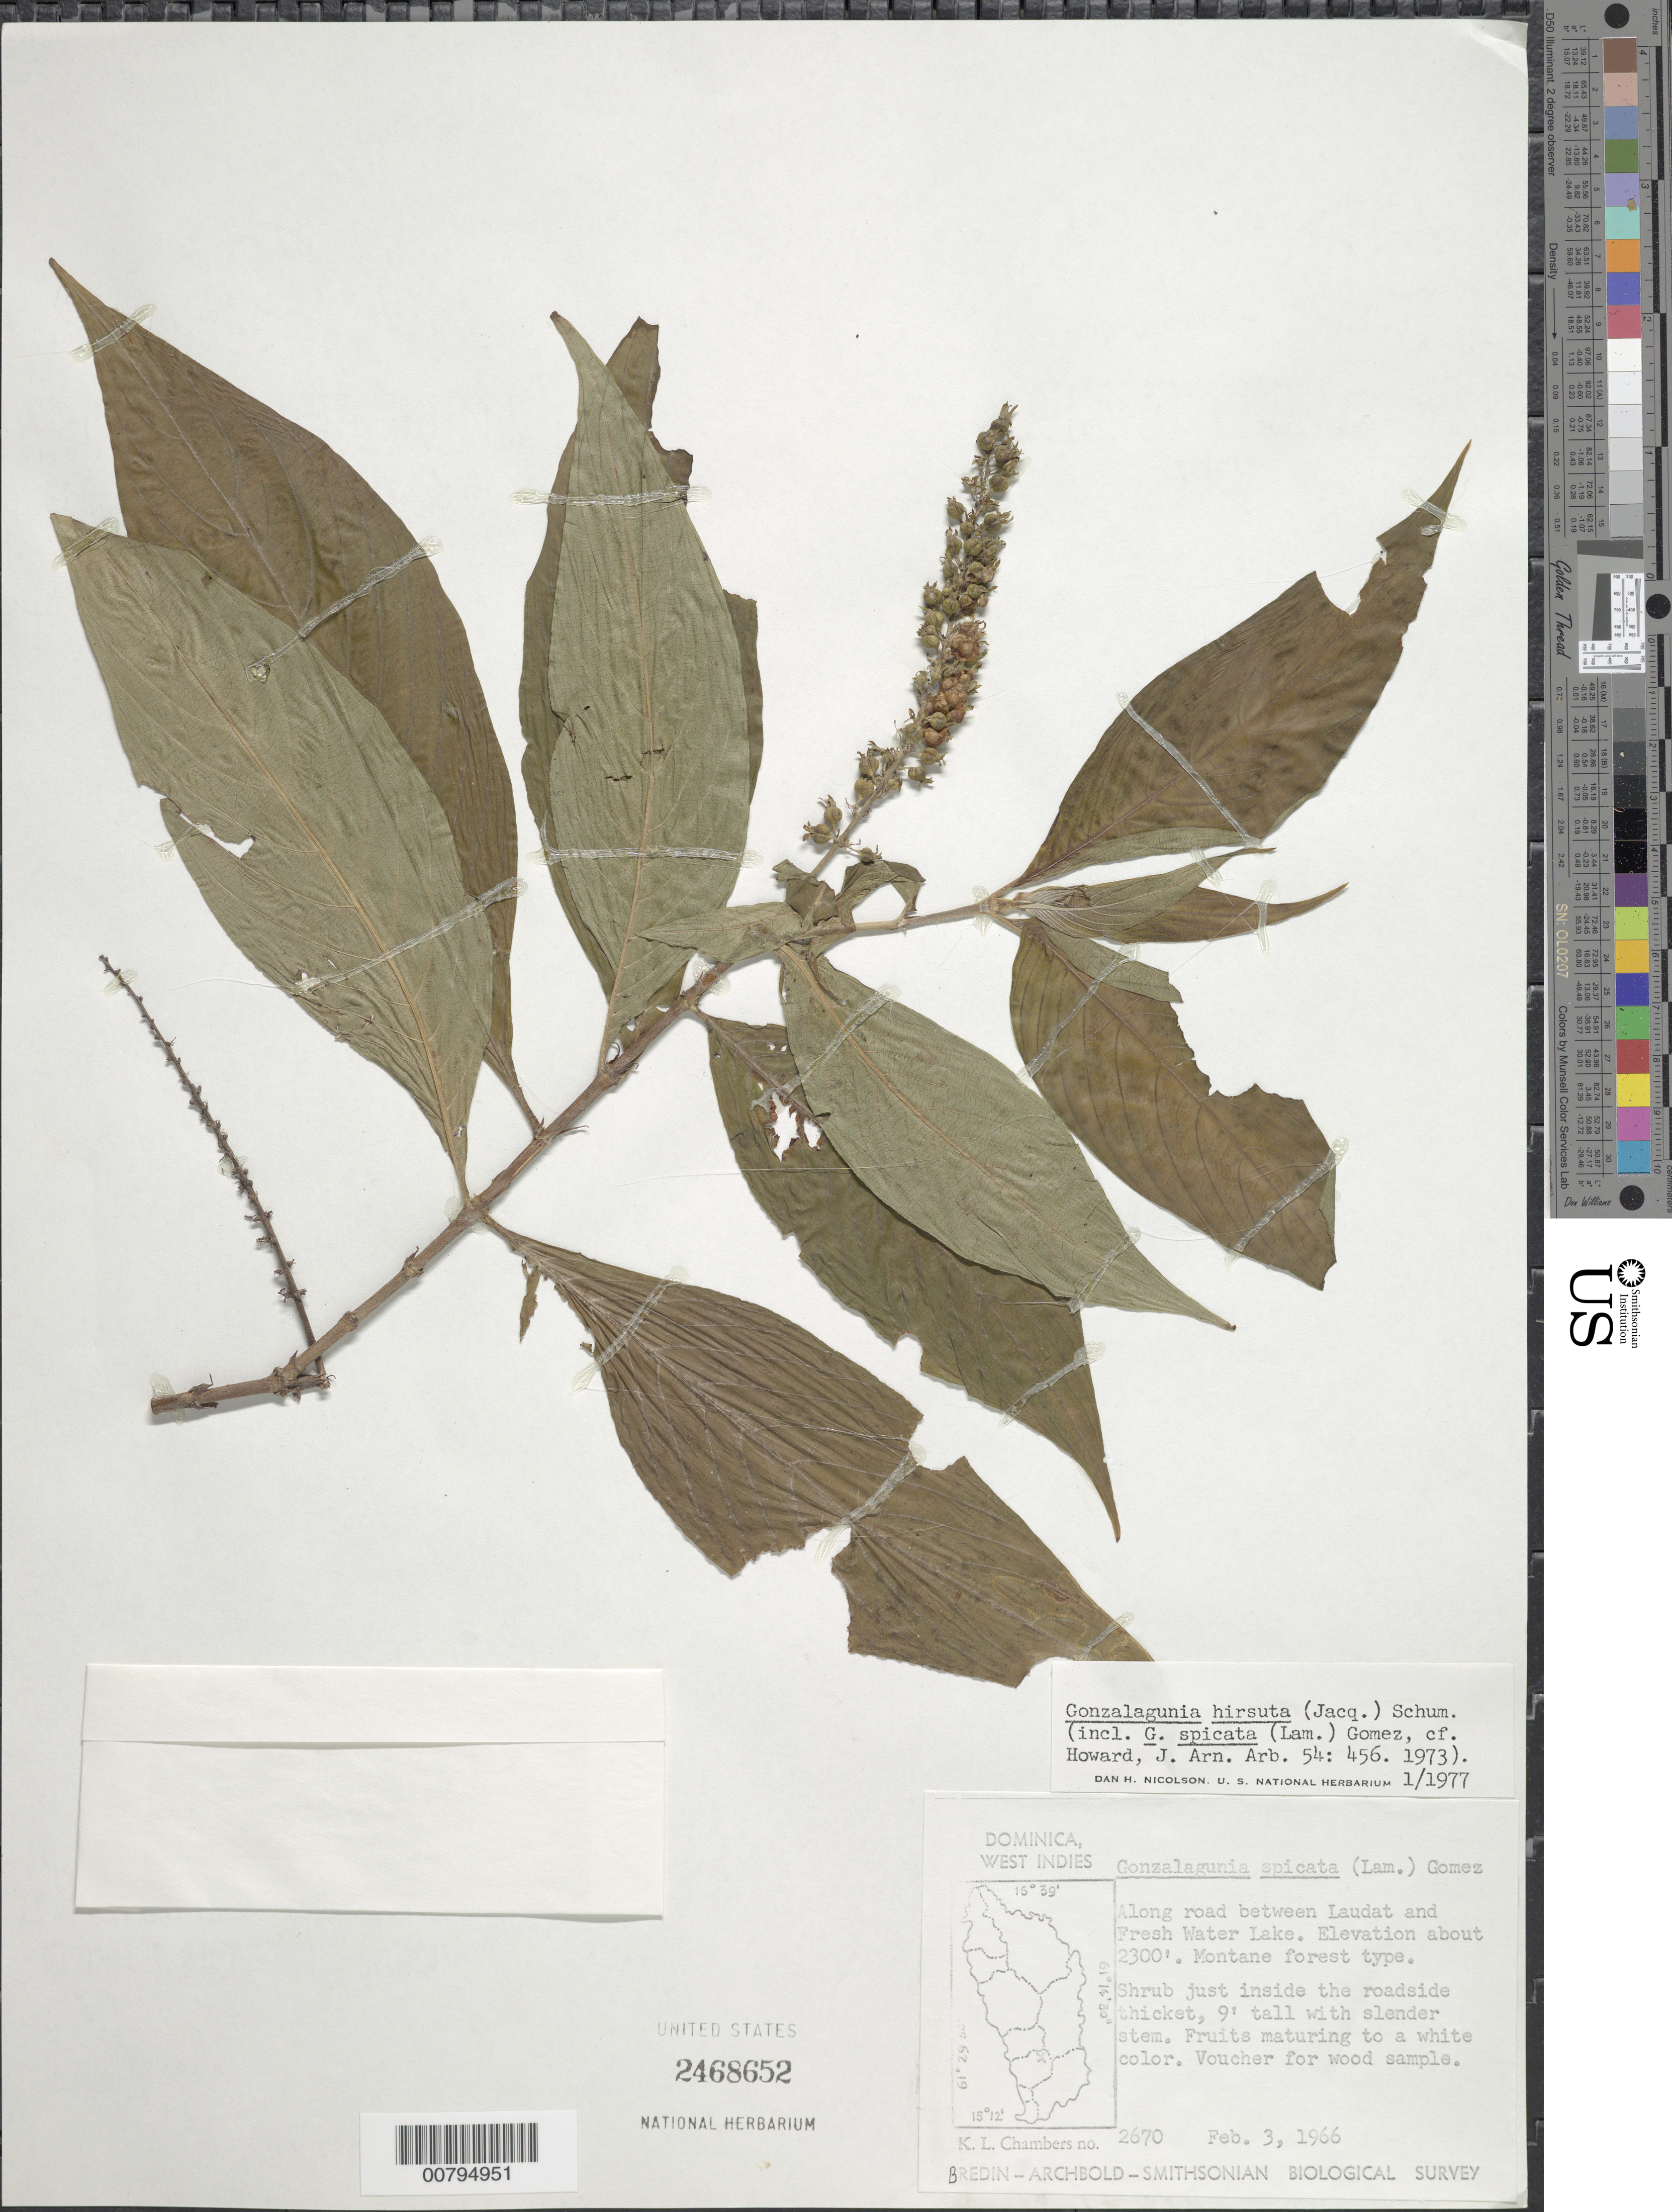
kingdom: Plantae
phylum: Tracheophyta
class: Magnoliopsida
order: Gentianales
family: Rubiaceae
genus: Gonzalagunia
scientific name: Gonzalagunia hirsuta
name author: Schum.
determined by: Nicolson, Dan H.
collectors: K. L. Chambers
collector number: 2670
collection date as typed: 03 Feb 1966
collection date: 1966-02-03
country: Dominica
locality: Along road between Laudat and Fresh Water Lake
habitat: Just inside roadside thicket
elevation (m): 701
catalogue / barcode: US 2468652